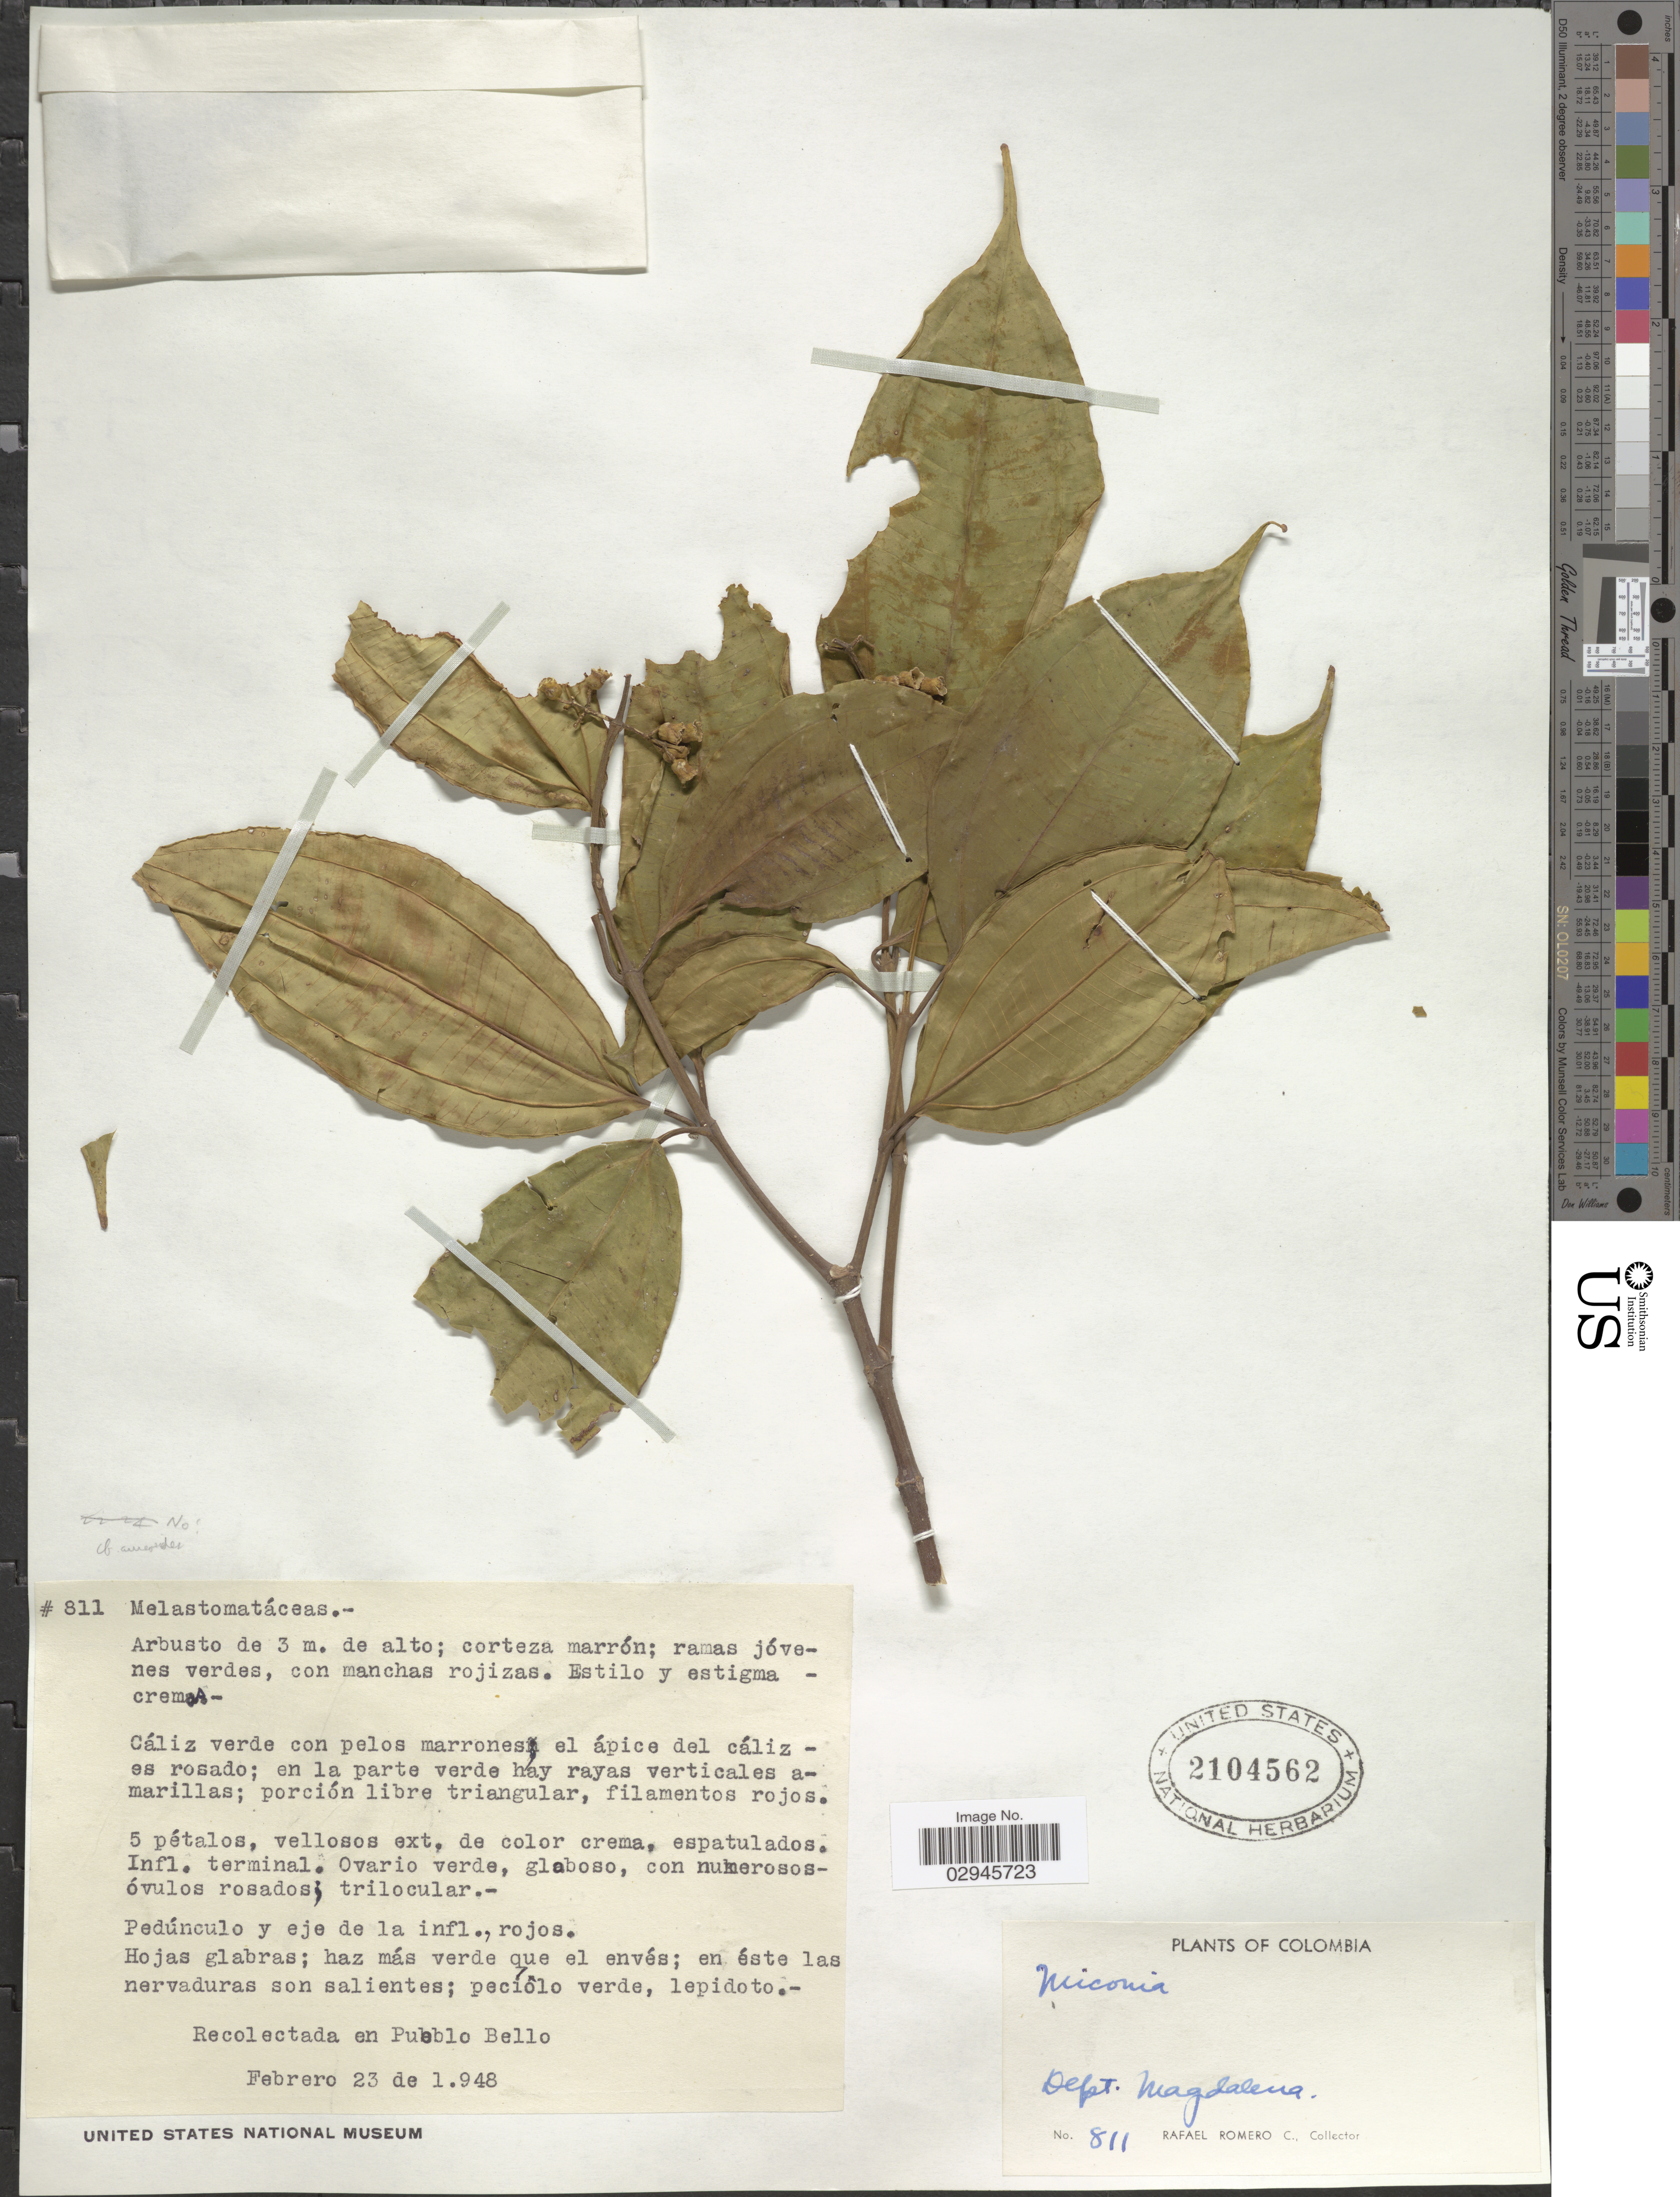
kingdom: Plantae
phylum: Tracheophyta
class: Magnoliopsida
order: Myrtales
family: Melastomataceae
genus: Miconia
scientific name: Miconia sp.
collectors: R. Romero Castañeda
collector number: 811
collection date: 1948-02-23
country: Colombia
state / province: Magdalena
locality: Dept. Magdalena. Pueblo Bello.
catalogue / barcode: US 2104562